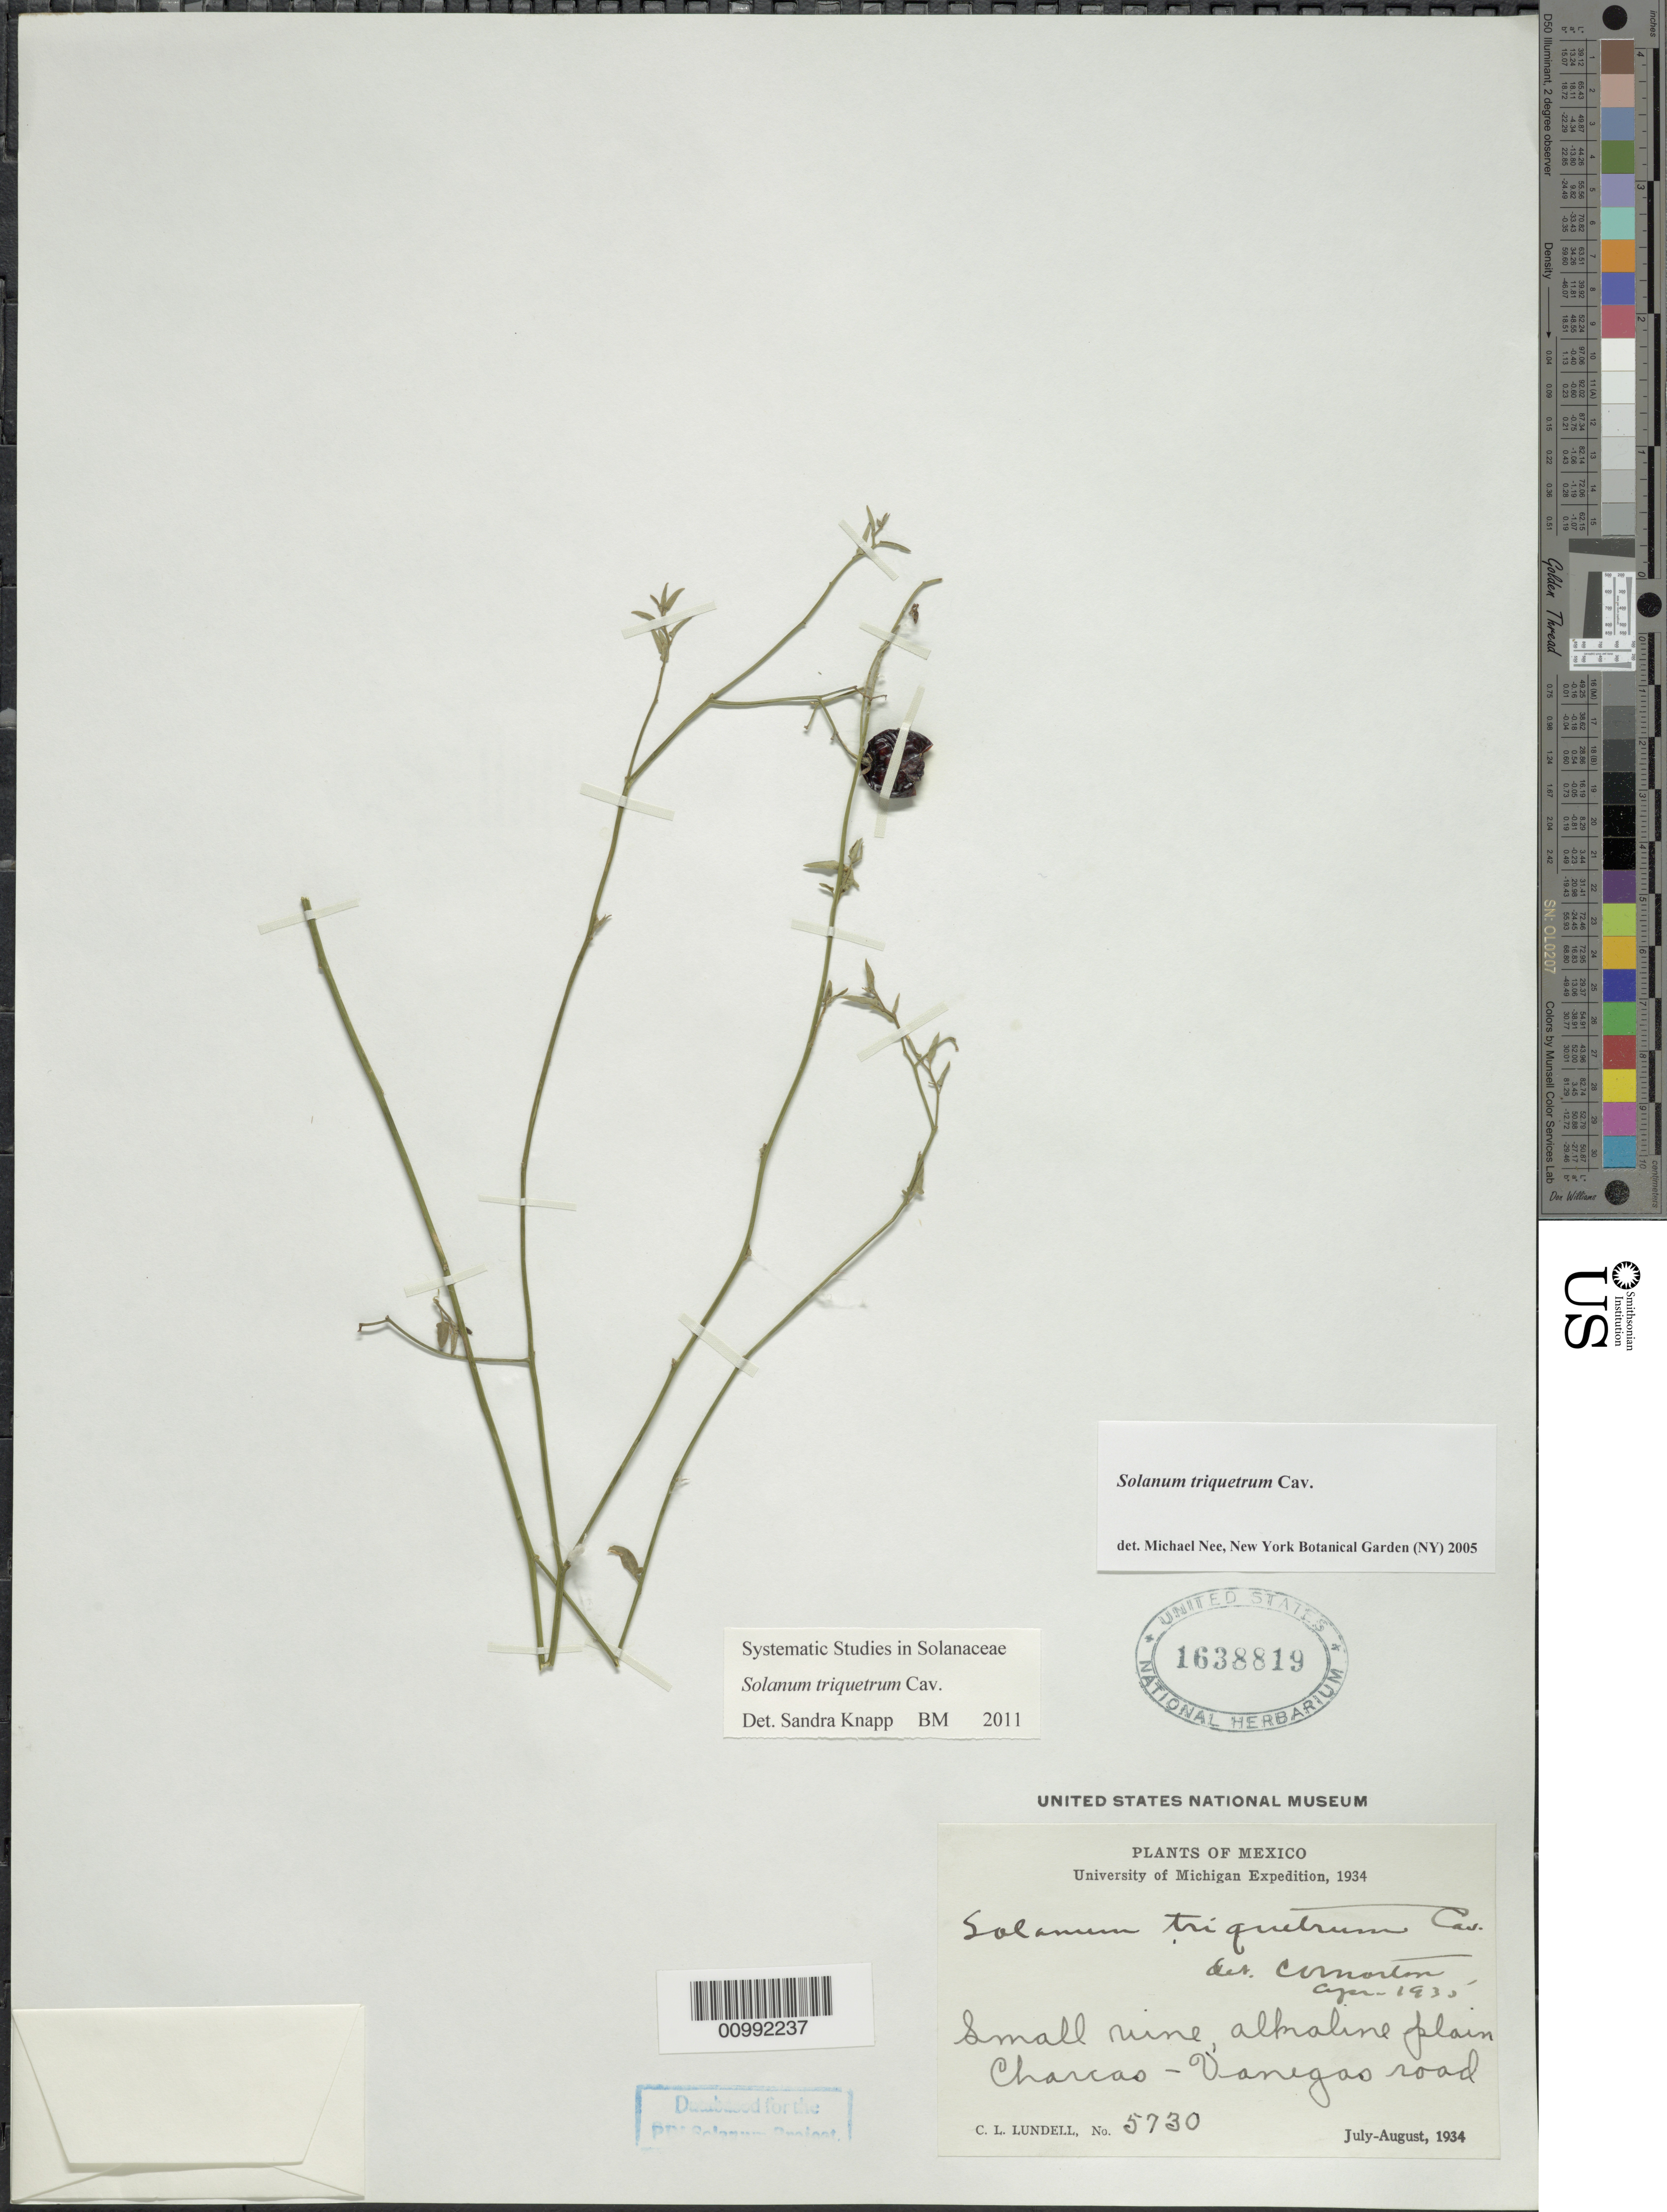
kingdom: Plantae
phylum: Tracheophyta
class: Magnoliopsida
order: Solanales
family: Solanaceae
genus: Solanum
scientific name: Solanum triquetrum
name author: Cav.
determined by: Knapp, S. D.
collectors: C. L. Lundell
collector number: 5730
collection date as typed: Jul 1934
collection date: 1934-07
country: Mexico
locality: Charcas-Vanegas road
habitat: small mine, alkaline plain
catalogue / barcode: US 1638819